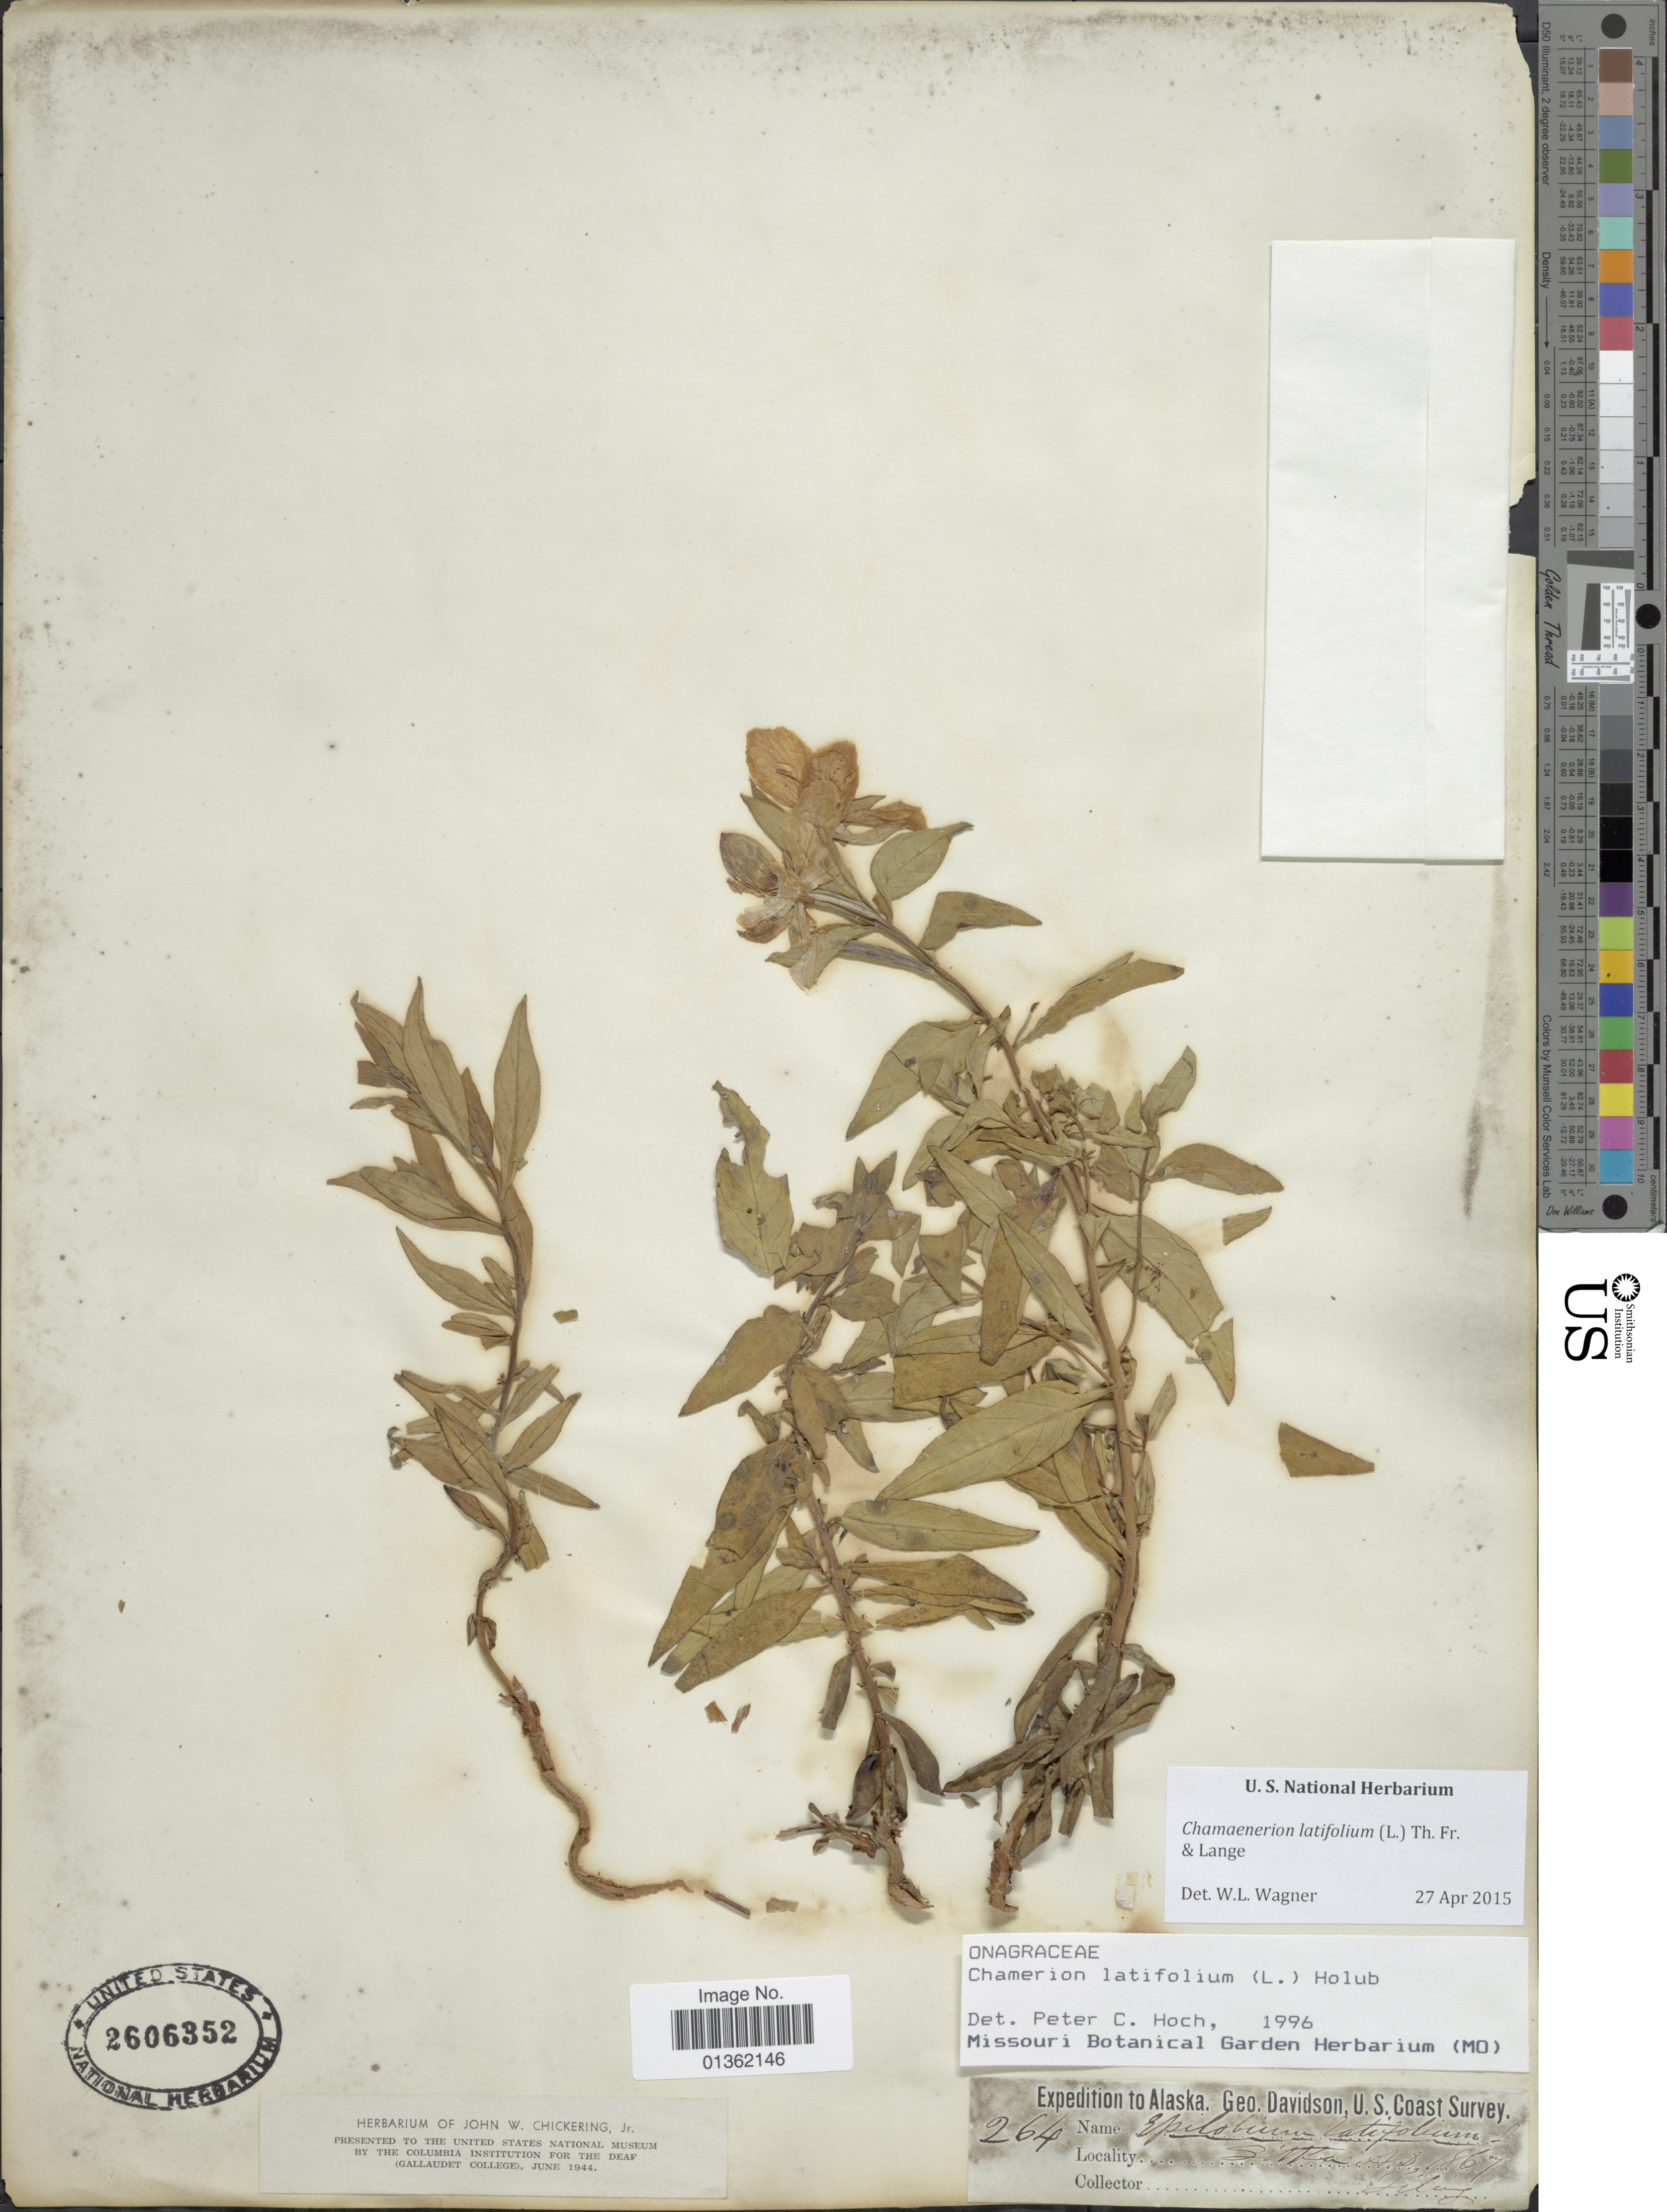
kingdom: Plantae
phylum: Tracheophyta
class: Magnoliopsida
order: Myrtales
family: Onagraceae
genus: Chamaenerion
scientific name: Chamaenerion latifolium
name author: (L.) Th. Fr. & Lange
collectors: G. Davidson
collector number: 264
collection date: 1867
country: United States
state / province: Alaska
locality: Sitka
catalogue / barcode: US 2606352